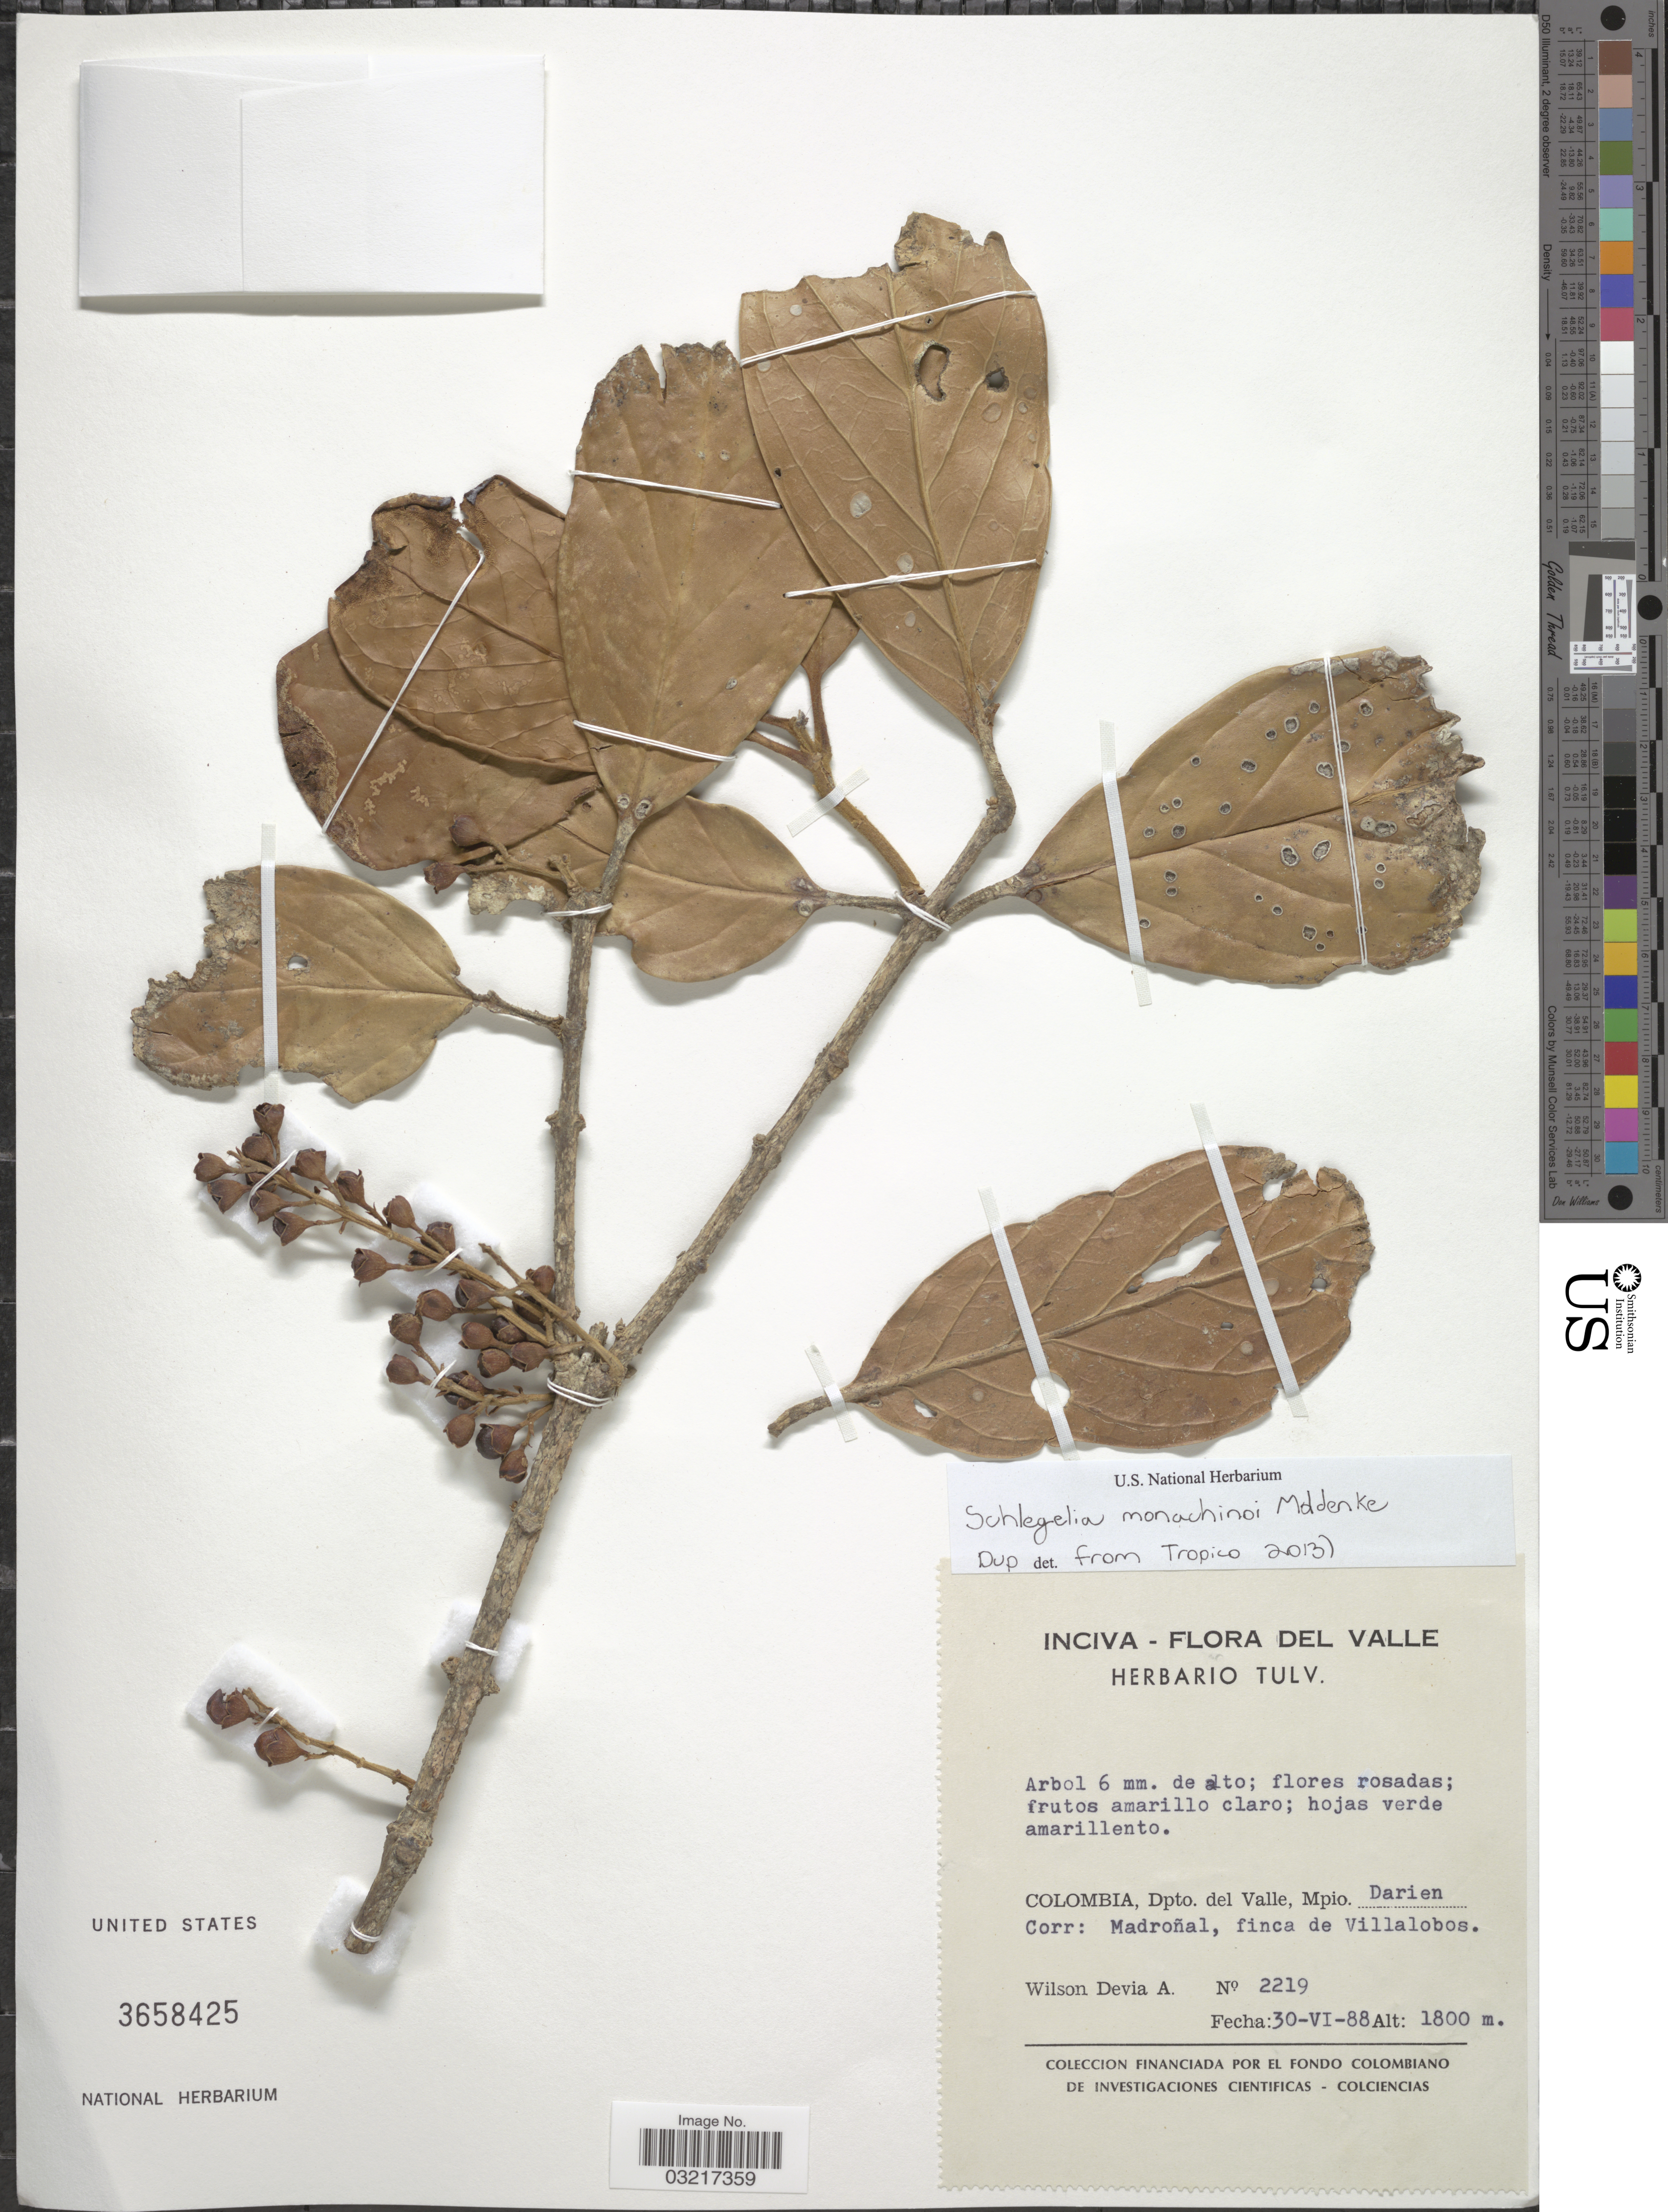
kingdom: Plantae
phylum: Tracheophyta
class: Magnoliopsida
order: Lamiales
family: Schlegeliaceae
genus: Schlegelia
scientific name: Schlegelia monachinoi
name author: Moldenke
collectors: W. Devia A.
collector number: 2219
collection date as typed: Transcribed d/m/y: 30/6/88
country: Colombia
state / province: Valle del Cauca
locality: Dpto. del Valle, Mpio. Darien. Corr: Madroñal, finca de Villalobos.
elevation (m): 1800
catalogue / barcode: US 3658425